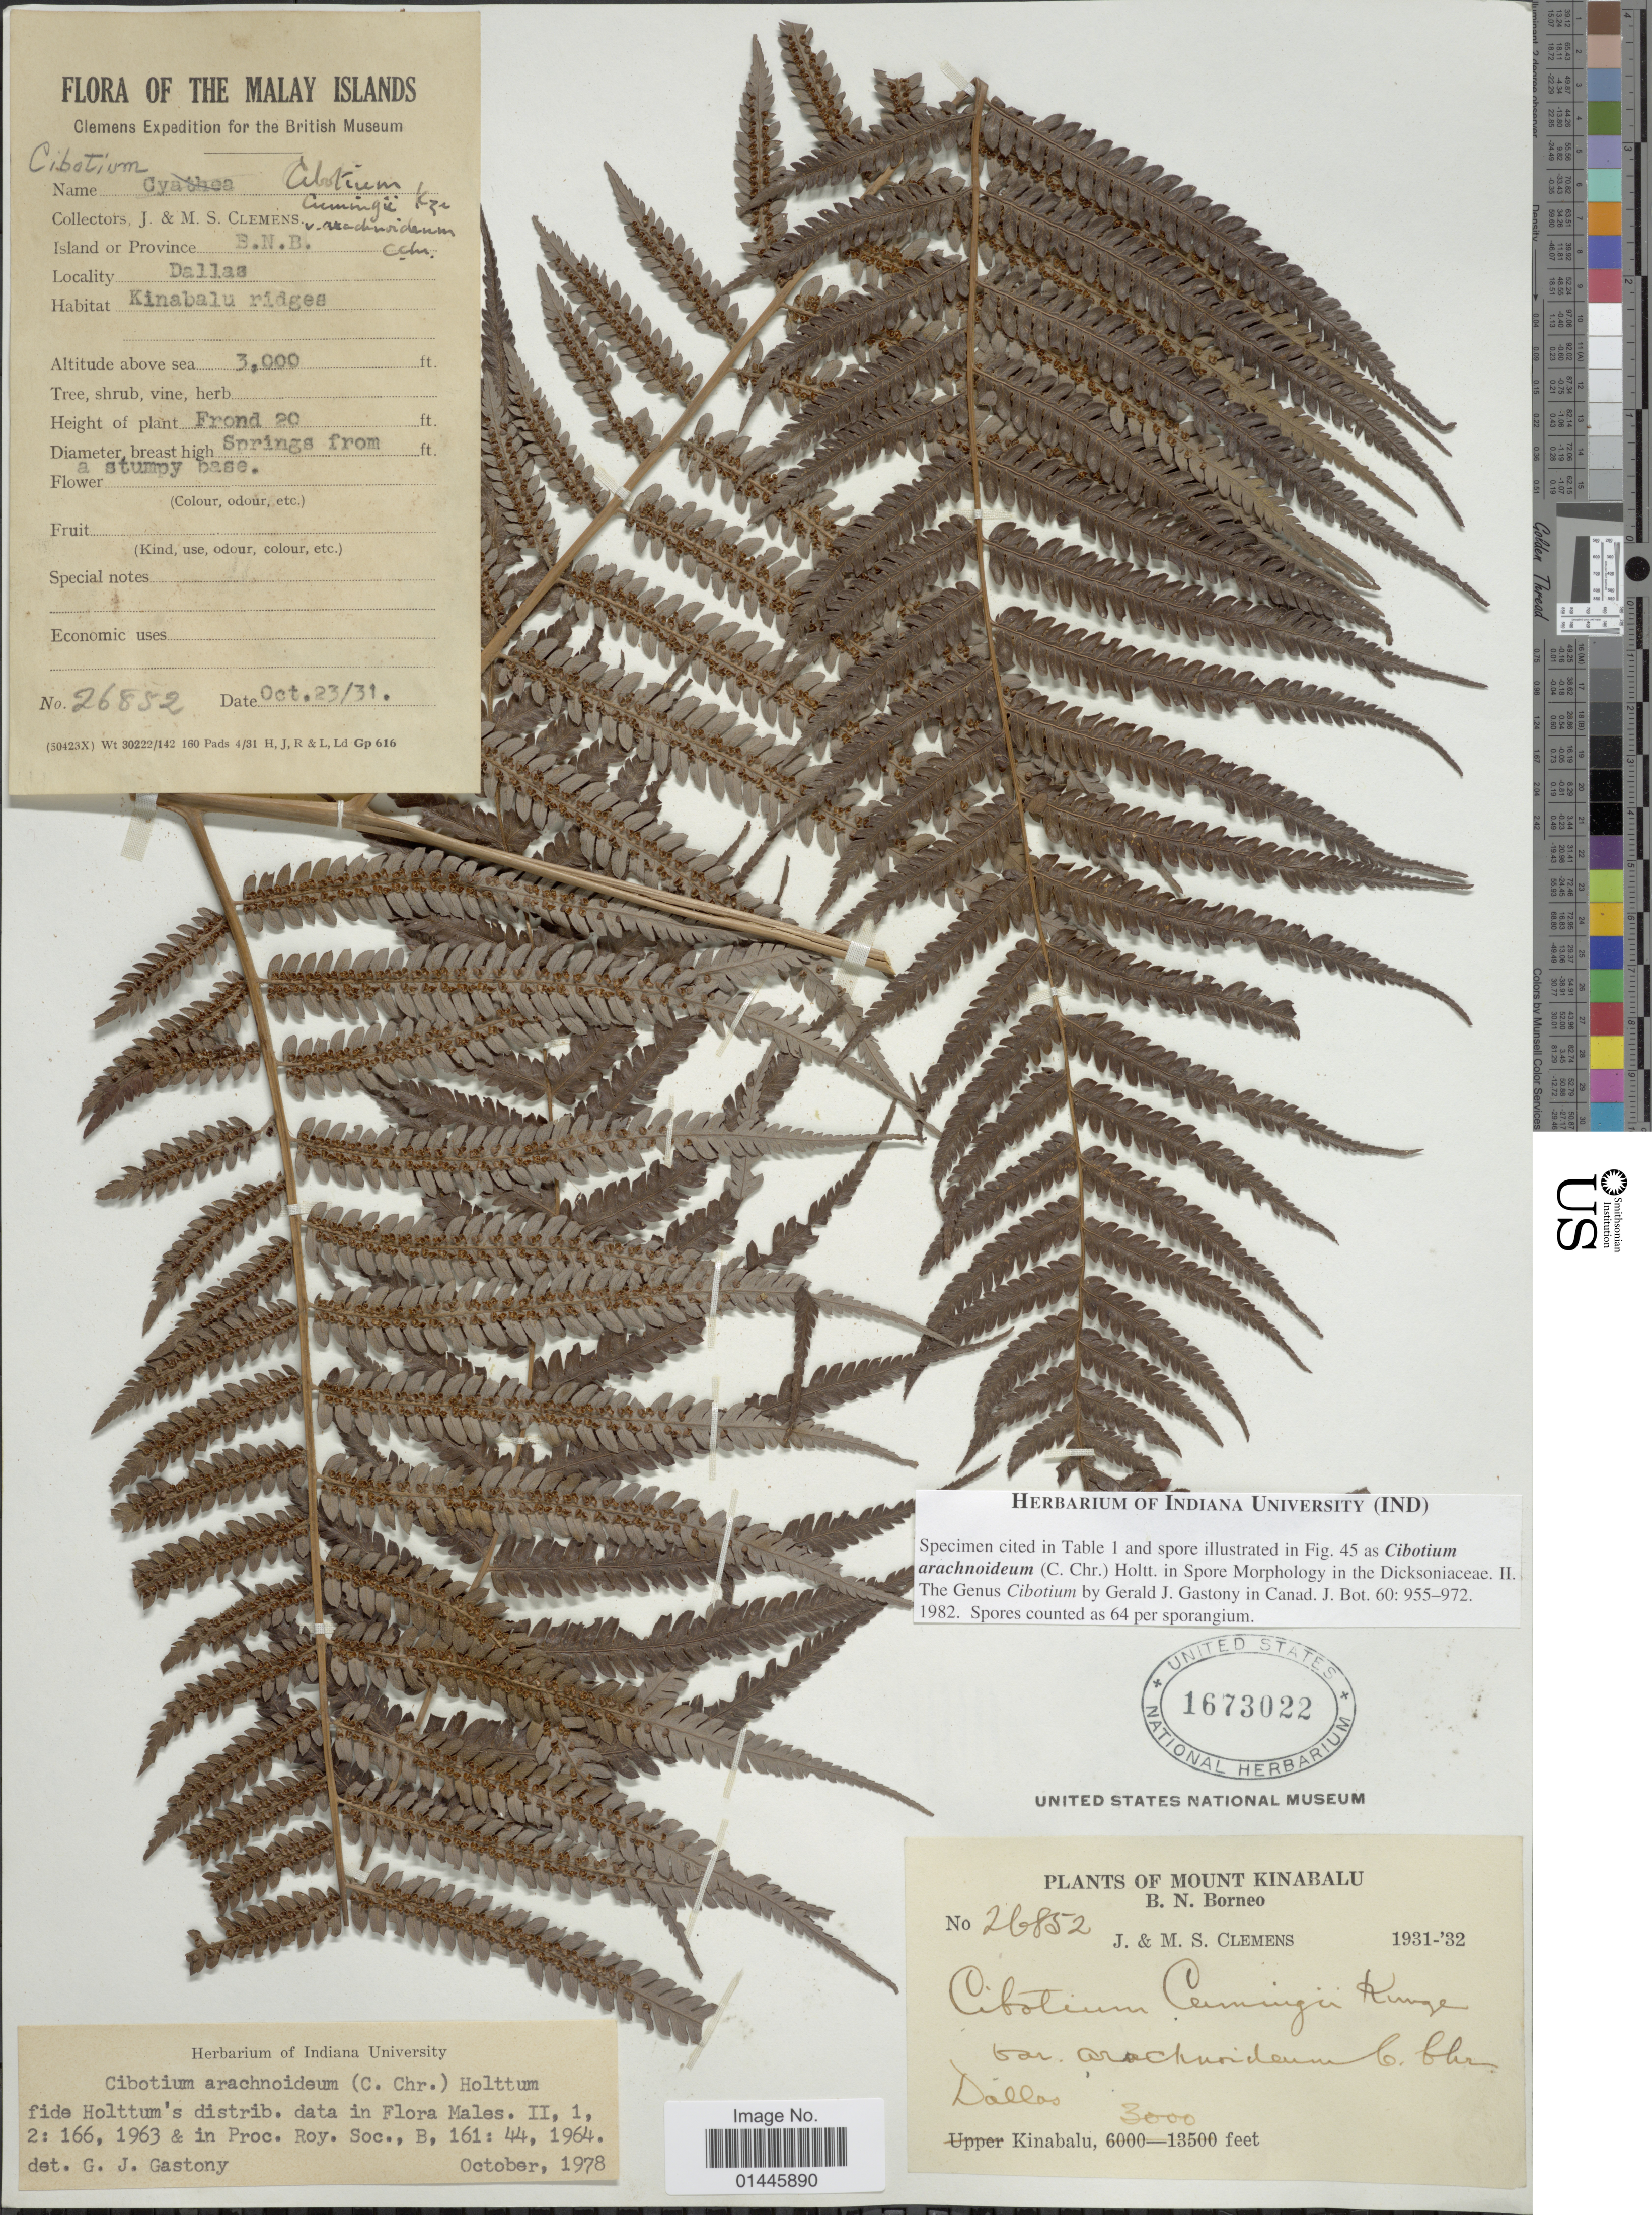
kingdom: Plantae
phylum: Tracheophyta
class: Polypodiopsida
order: Cyatheales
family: Cibotiaceae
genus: Cibotium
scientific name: Cibotium arachnoideum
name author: (C. Chr.) Holttum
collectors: J. Clemens & M. S. Clemens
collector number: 26852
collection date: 1931/1932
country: Malaysia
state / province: Sabah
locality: Mount Kinabalu, Upper Kinabalu, Dollos [interpreted], B.N. Borneo.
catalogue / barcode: US 1673022